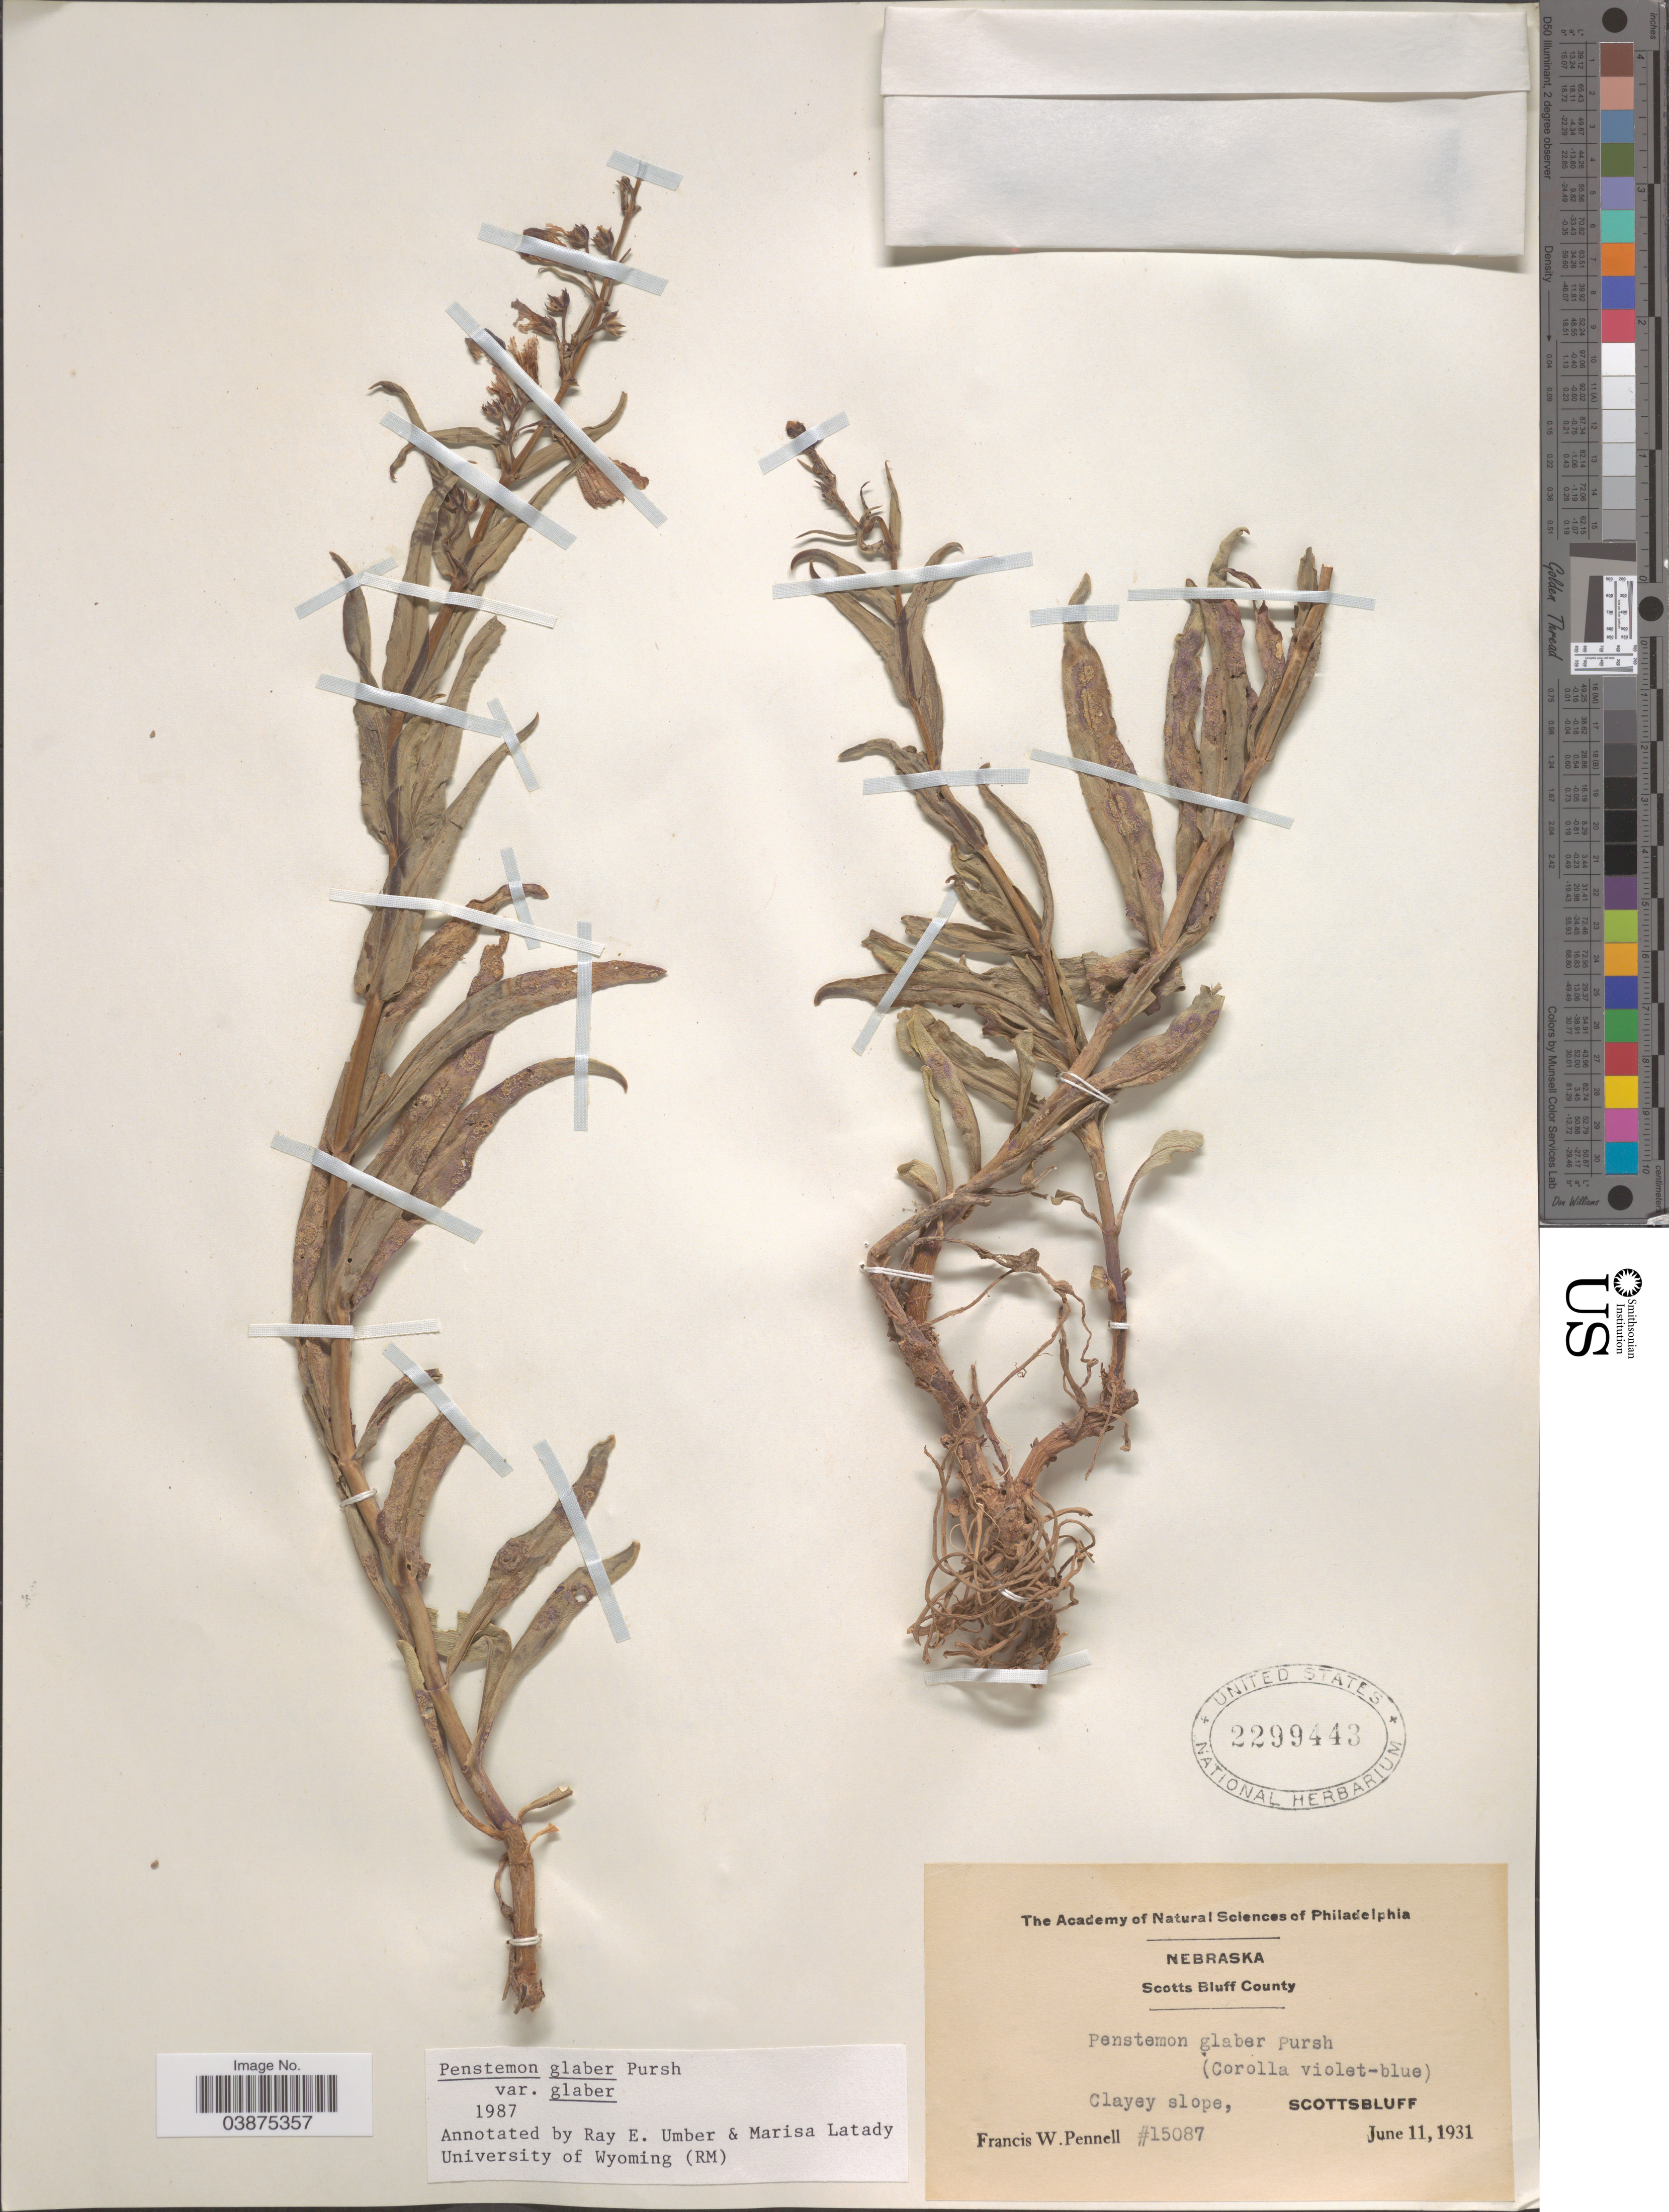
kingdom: Plantae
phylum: Tracheophyta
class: Magnoliopsida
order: Lamiales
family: Plantaginaceae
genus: Penstemon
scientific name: Penstemon glaber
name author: Pursh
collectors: F. W. Pennell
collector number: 15087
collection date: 1931-06-11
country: United States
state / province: Nebraska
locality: Scotts Bluff County. Clayey slope, Scottsbluff.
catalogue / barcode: US 2299443